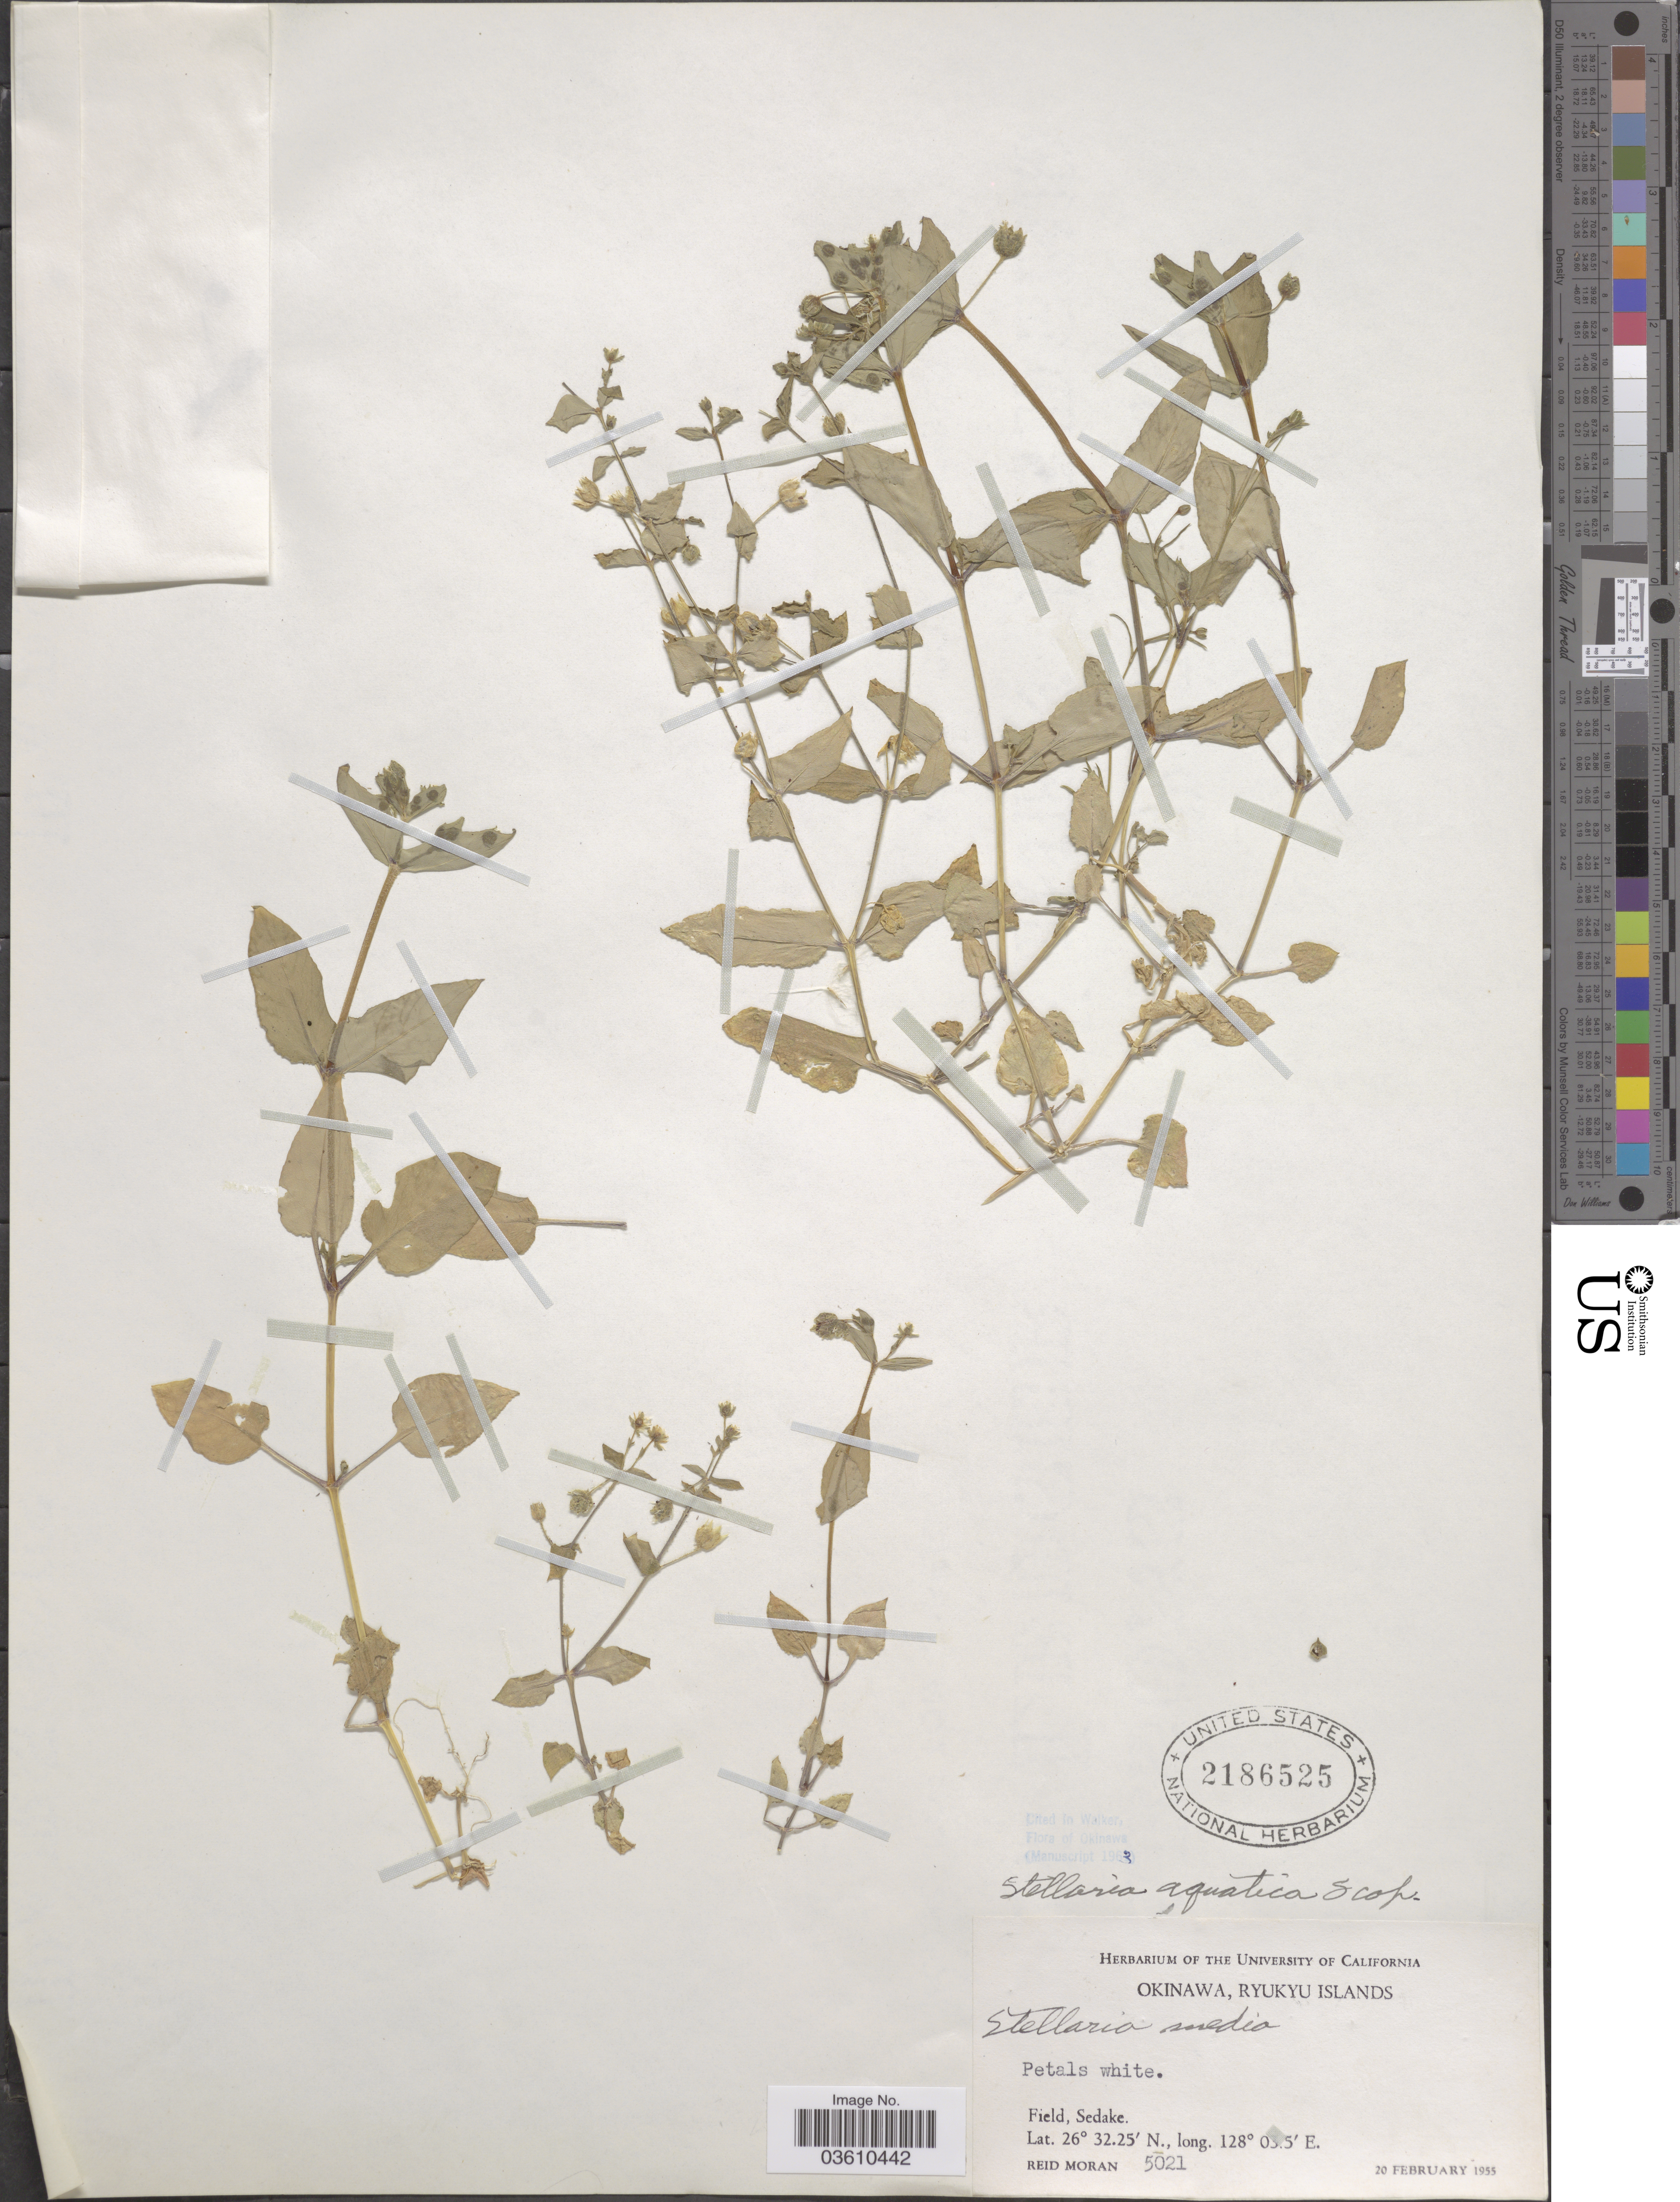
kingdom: Plantae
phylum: Tracheophyta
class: Magnoliopsida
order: Caryophyllales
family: Caryophyllaceae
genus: Stellaria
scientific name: Stellaria aquatica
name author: L.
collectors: R. Moran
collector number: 5021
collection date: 1955-02-20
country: Japan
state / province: Okinawa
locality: Ryukyu Islands. Field, Sedake.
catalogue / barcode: US 2186525